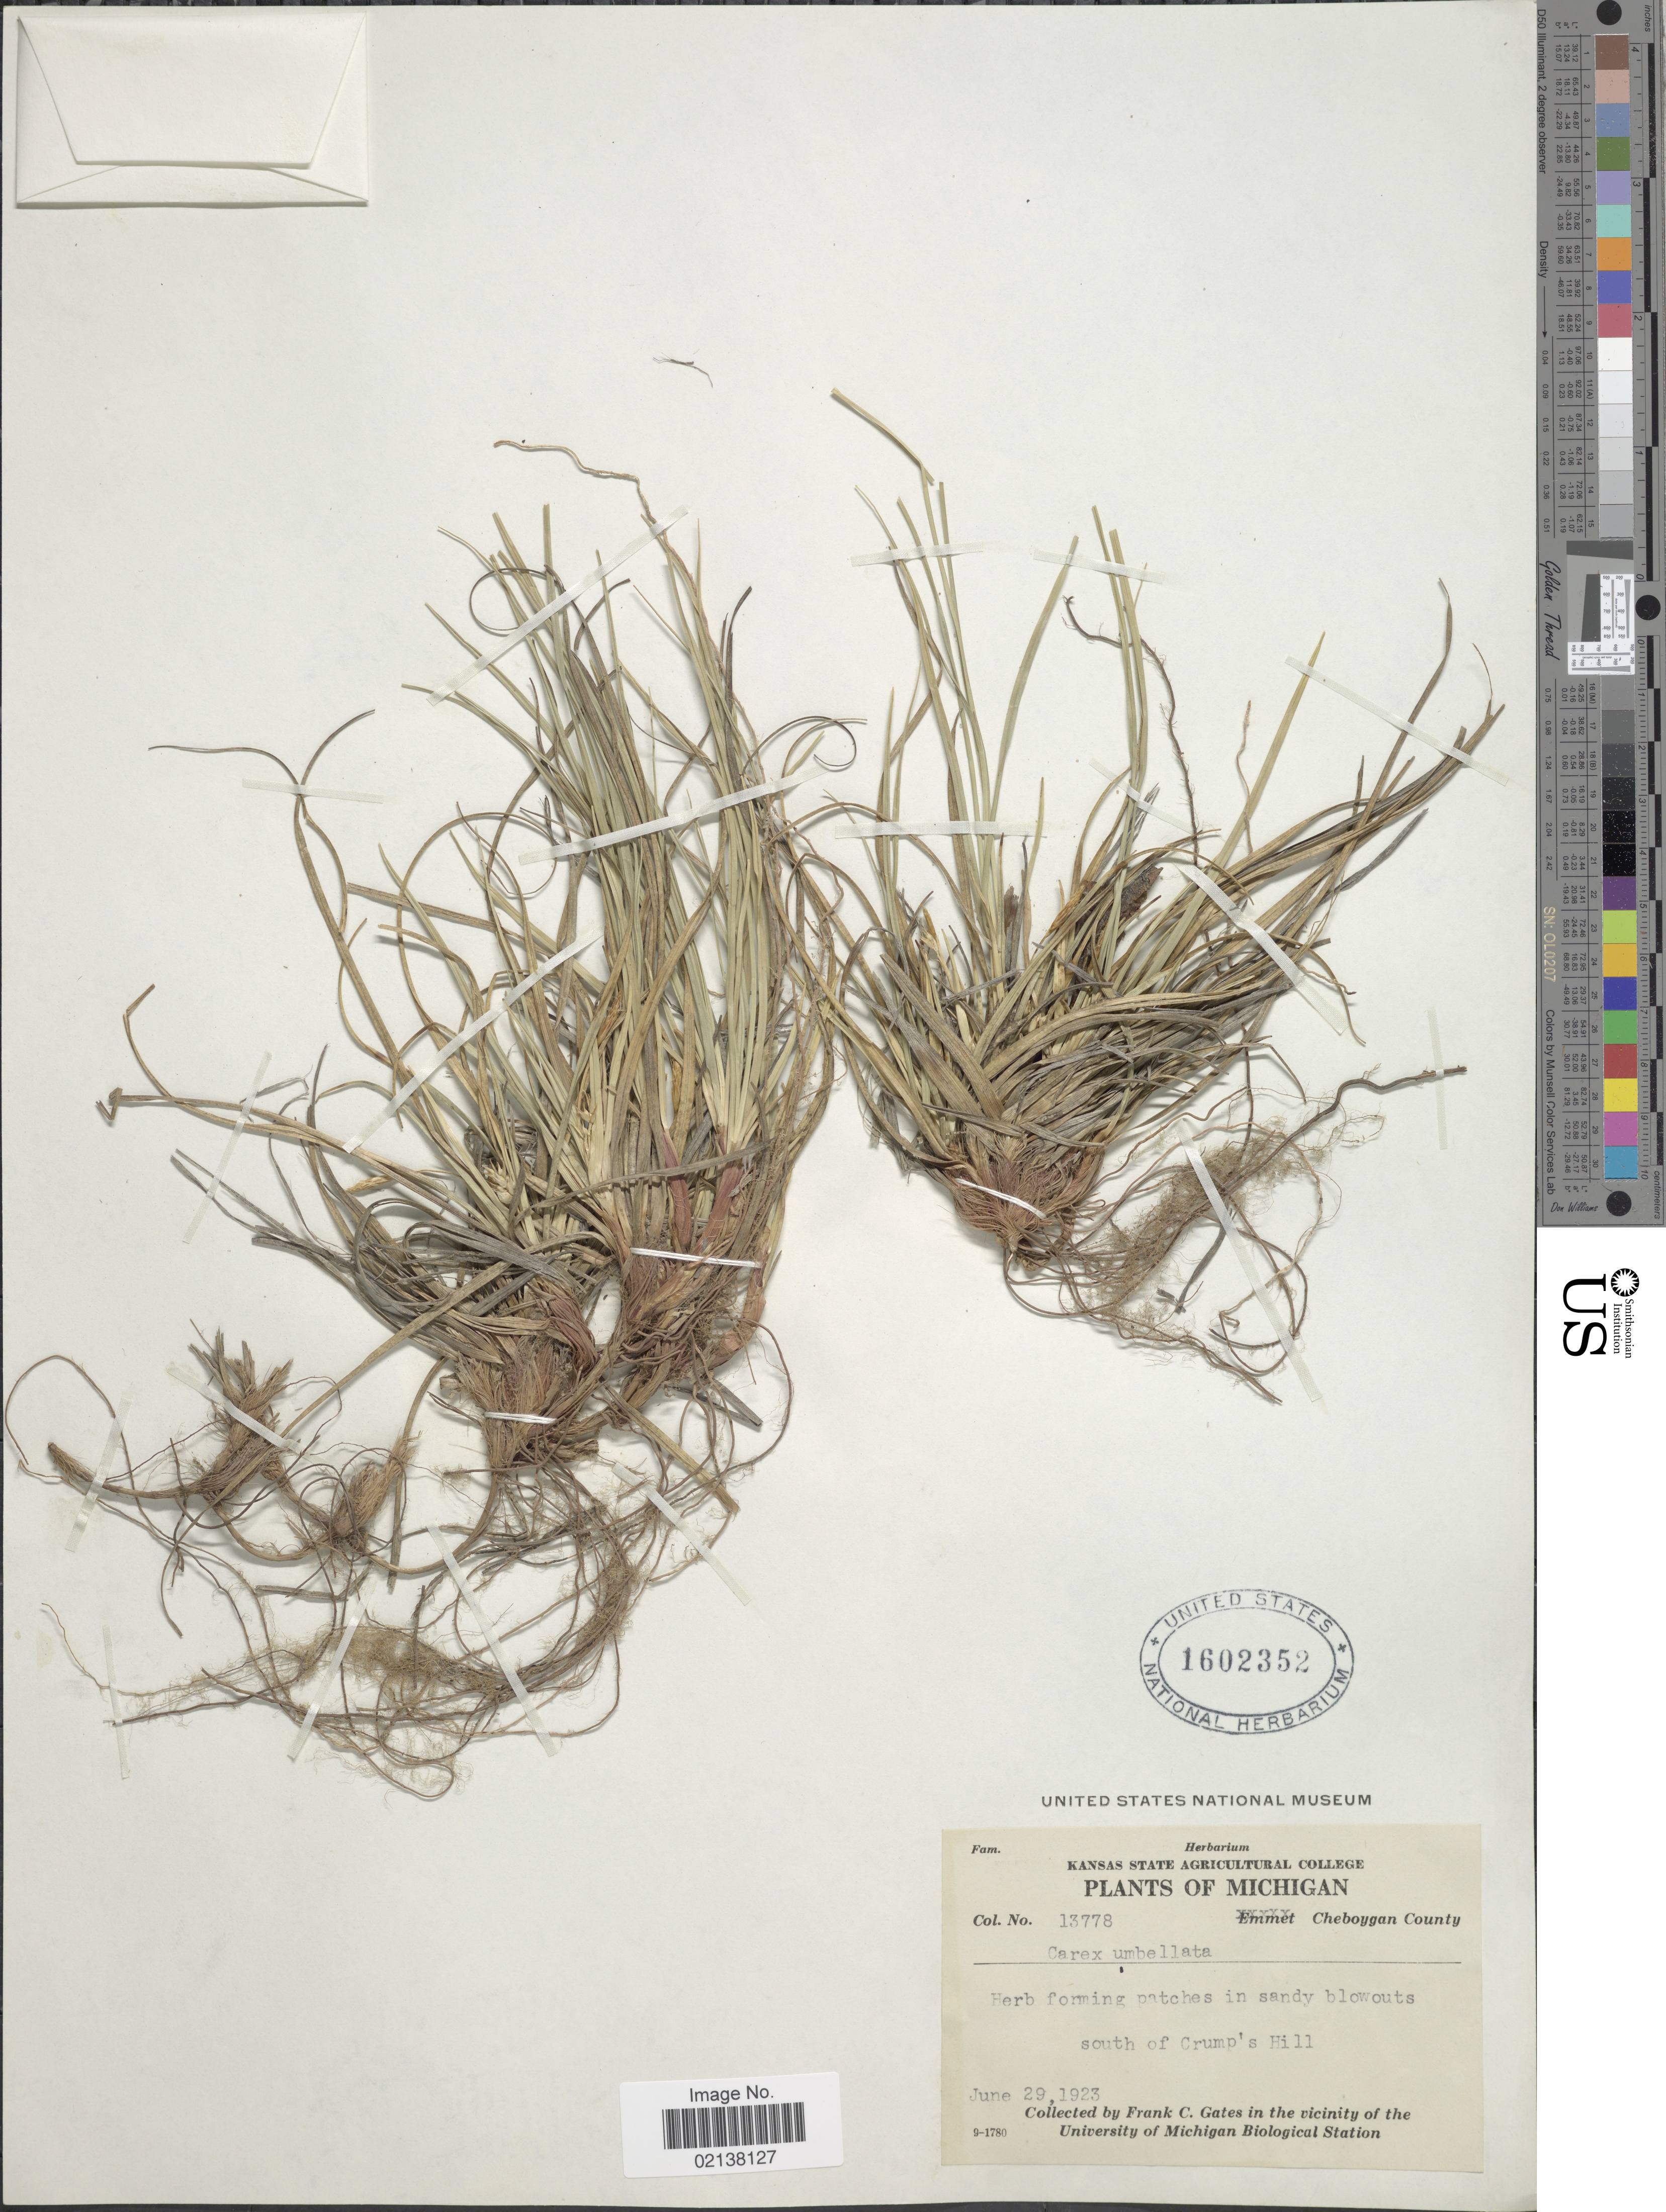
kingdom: Plantae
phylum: Tracheophyta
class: Liliopsida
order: Poales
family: Cyperaceae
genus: Carex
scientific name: Carex umbellata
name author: Schkuhr ex Willd.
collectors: F. C. Gates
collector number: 13778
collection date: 1923-06-29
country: United States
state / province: Michigan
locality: Cheboygan County. South of Crump's Hill. The vicinity of the University of Michigan Biological Station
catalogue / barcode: US 1602352